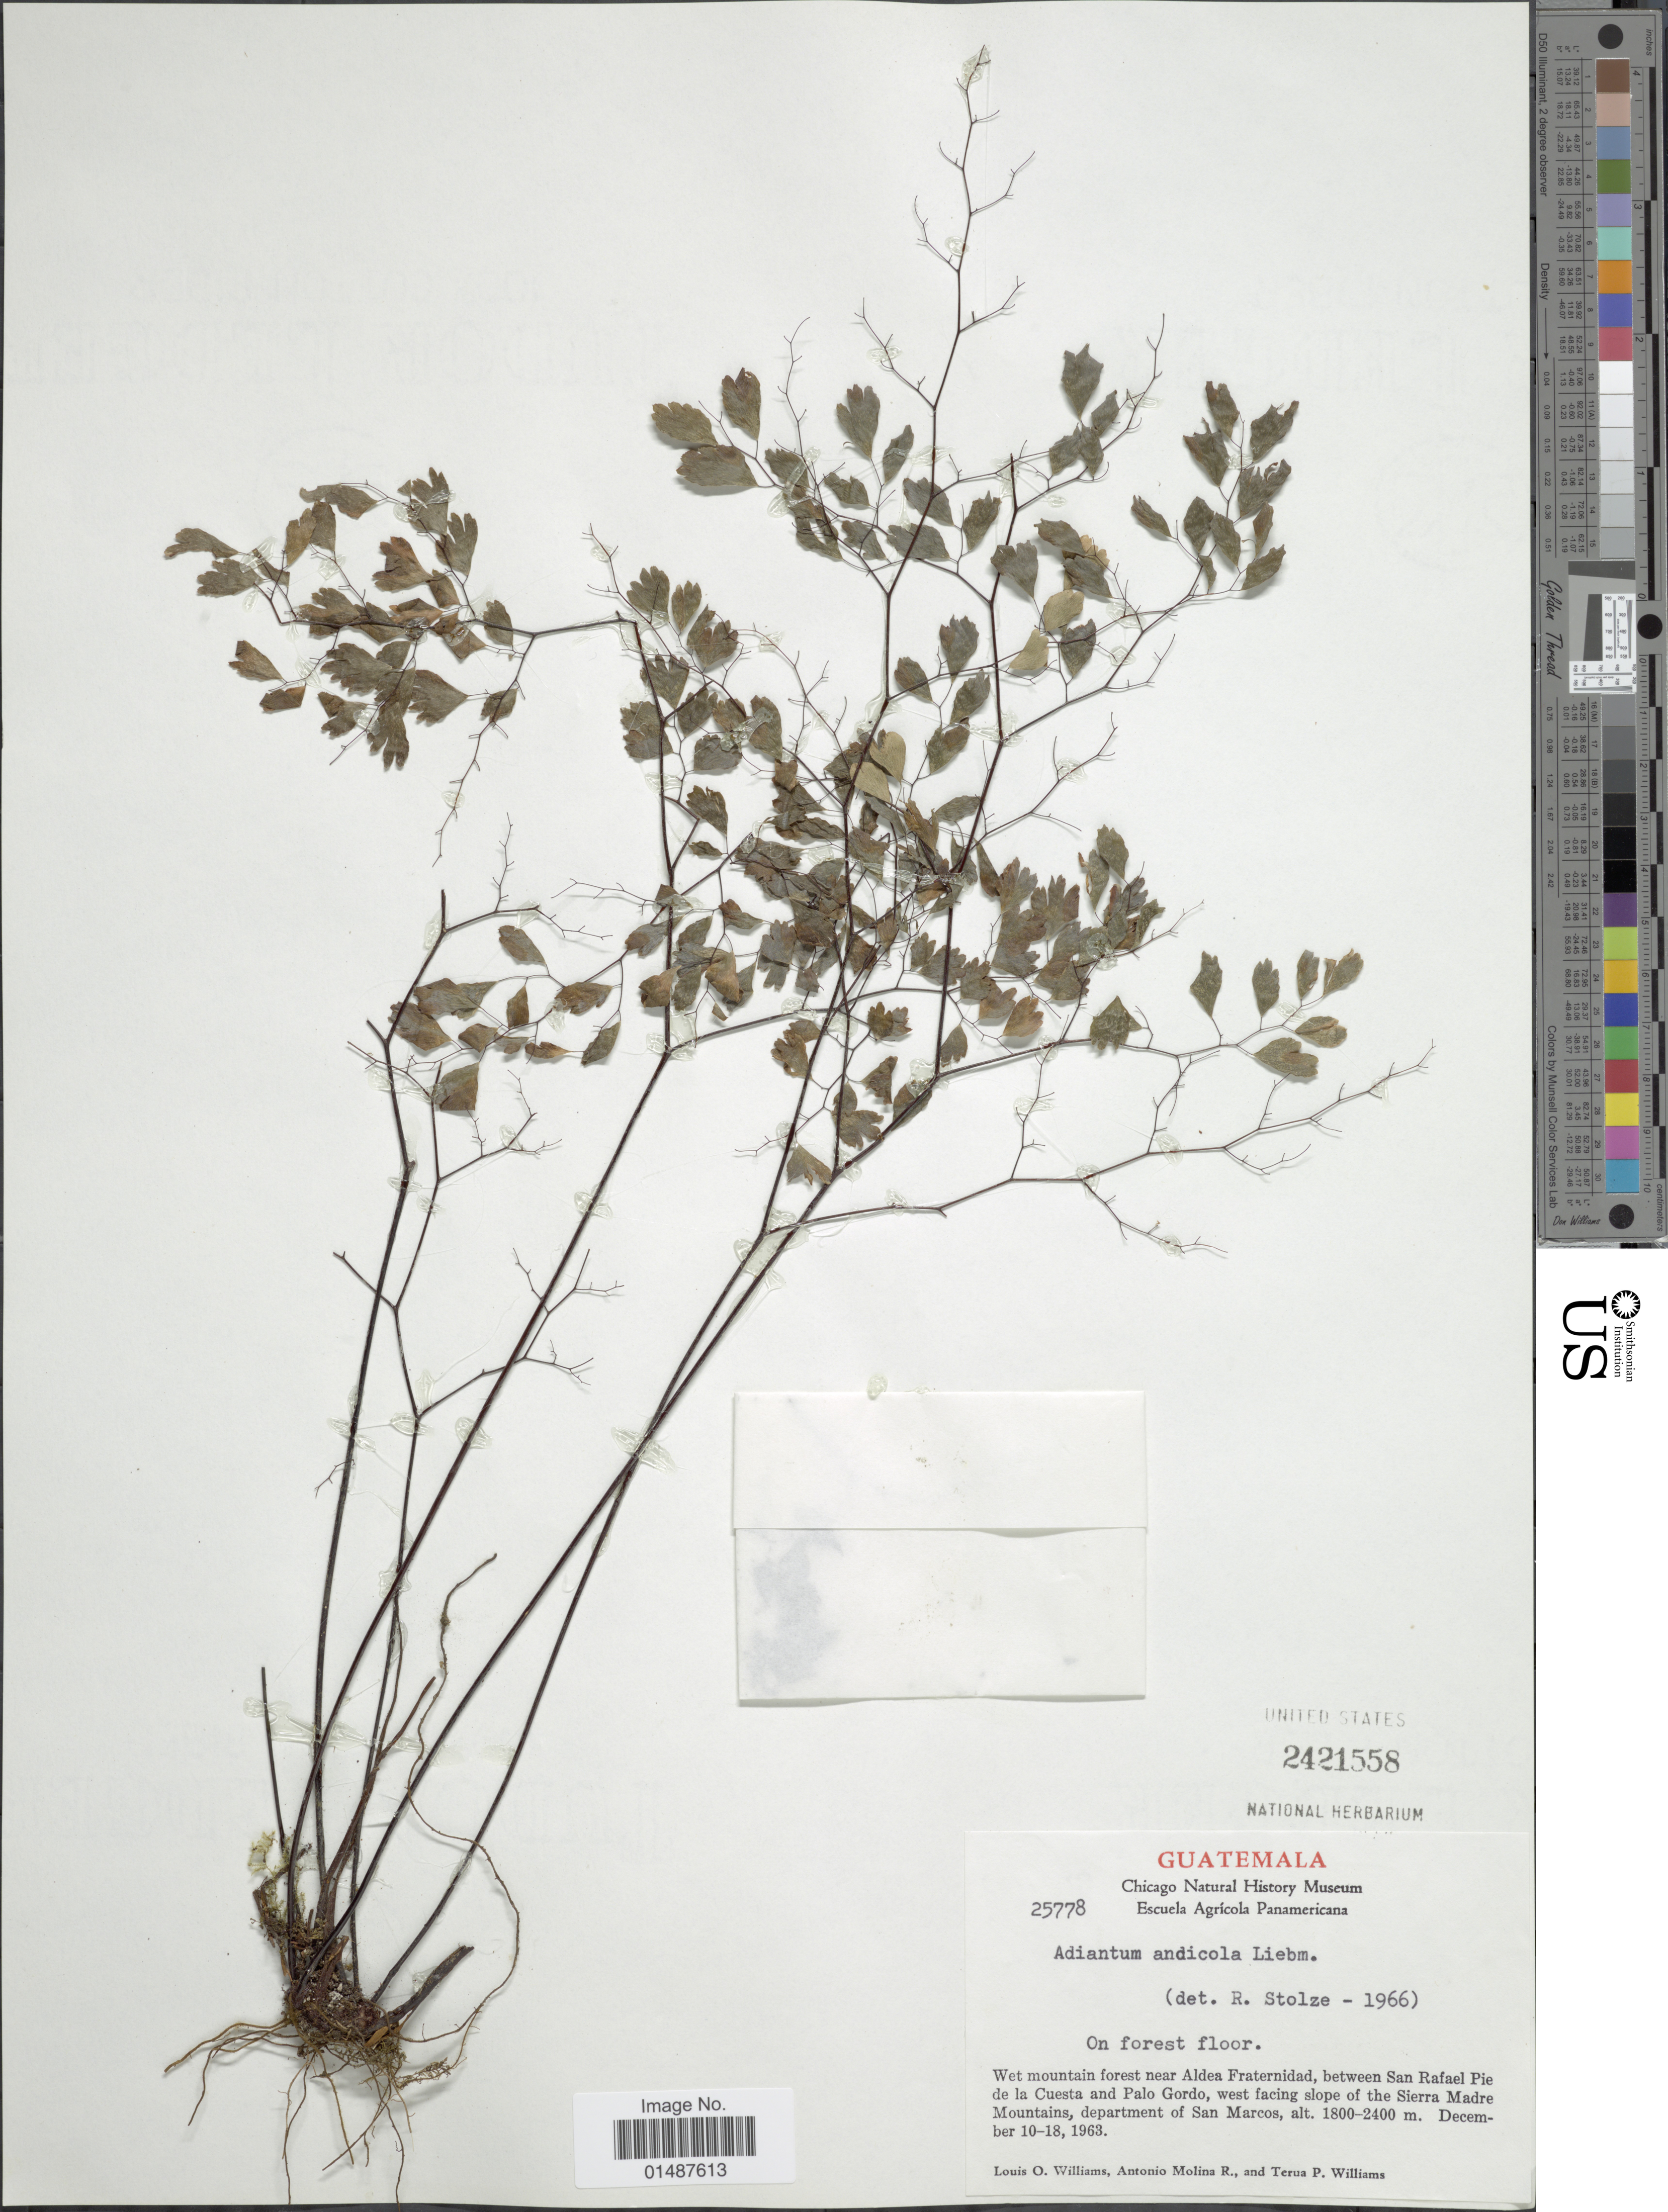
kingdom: Plantae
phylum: Tracheophyta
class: Polypodiopsida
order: Polypodiales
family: Pteridaceae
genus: Adiantum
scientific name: Adiantum andicola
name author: Liebm.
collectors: L. O. Williams, A. Molina R. & P. T. Williams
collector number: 25778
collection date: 1963-12-10/1963-12-18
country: Guatemala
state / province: San Marcos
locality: Wet mountain forest near Aldea Fraternidad, between San Rafael Pie de la Cuesta and Palo Gordo, west facing slope of the Sierra Madre Mountains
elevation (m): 1800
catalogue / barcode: US 2421558